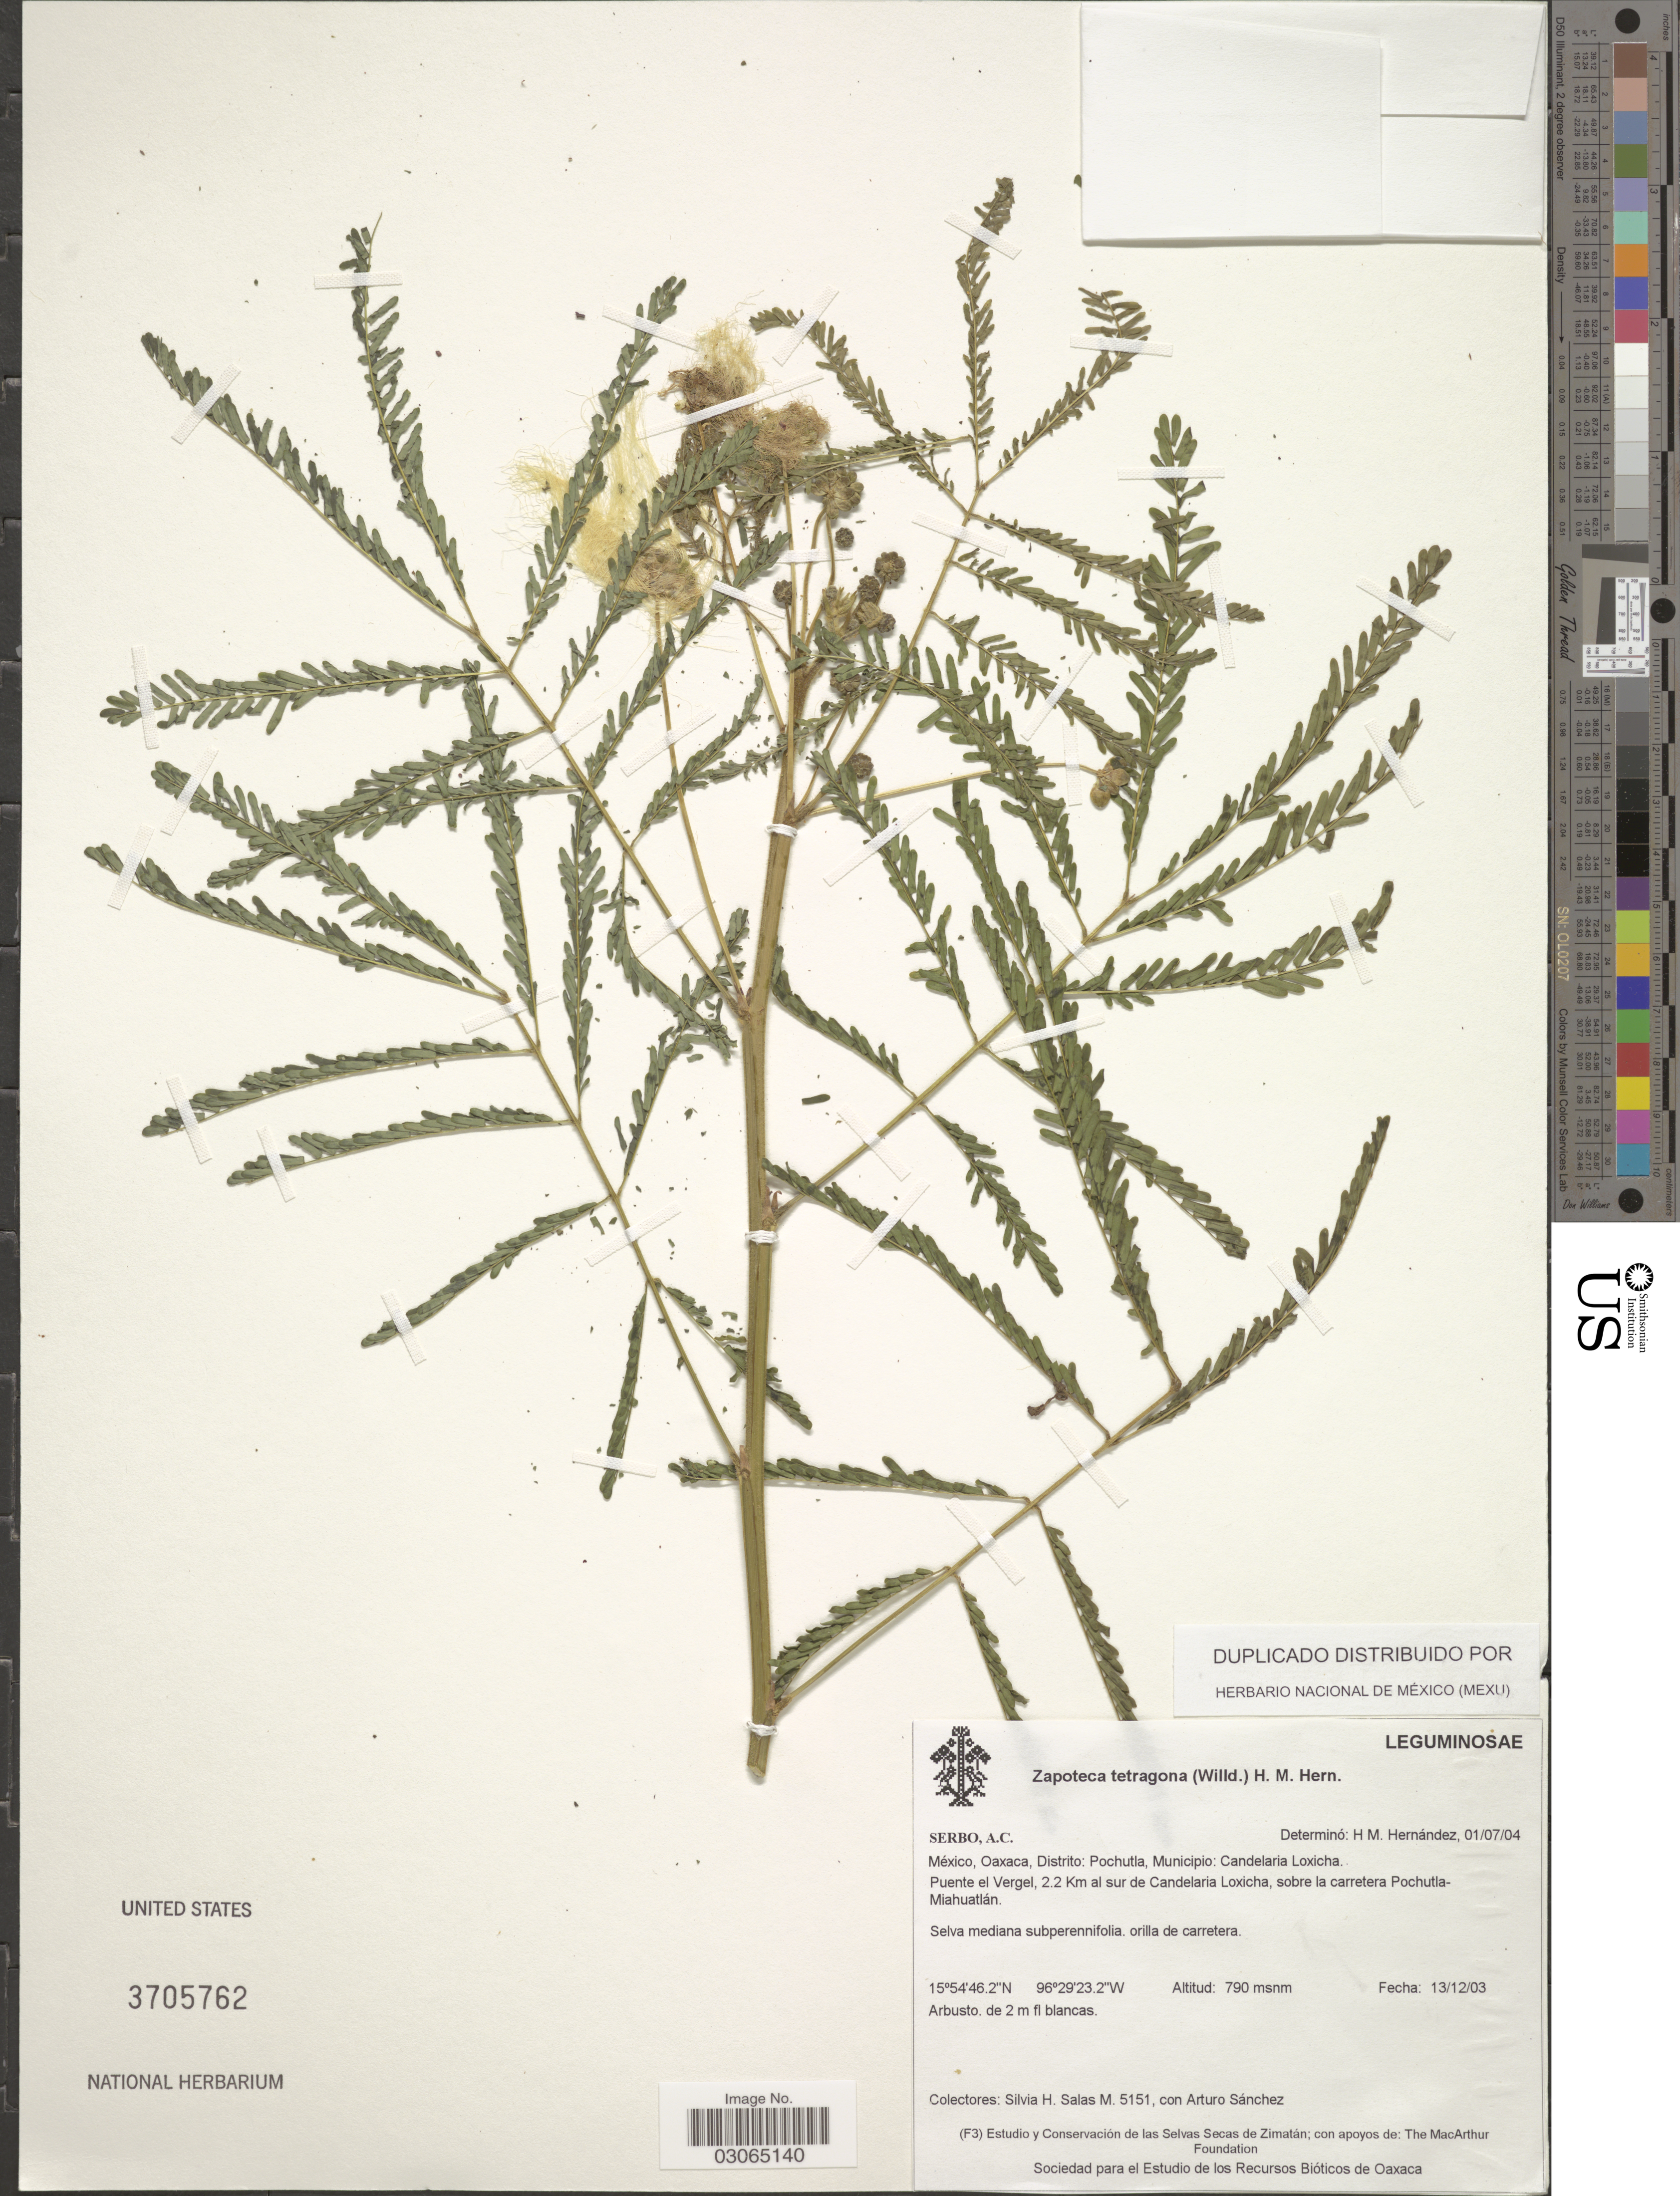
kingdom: Plantae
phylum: Tracheophyta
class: Magnoliopsida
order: Fabales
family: Fabaceae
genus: Zapoteca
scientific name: Zapoteca tetragona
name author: (Willd.) H.M. Hern.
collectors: S. Salas M. & A. Sánchez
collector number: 5151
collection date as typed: Transcribed d/m/y: 13/12/3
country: Mexico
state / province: Oaxaca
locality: Distrito: Pochutla, Municipio: Candelaria Loxicha. Puente el Vergel, 2.2 Km al sur de Candelaria Loxicha, sobre la carretera Pochutla-Miahuatlán.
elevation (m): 790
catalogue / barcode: US 3705762